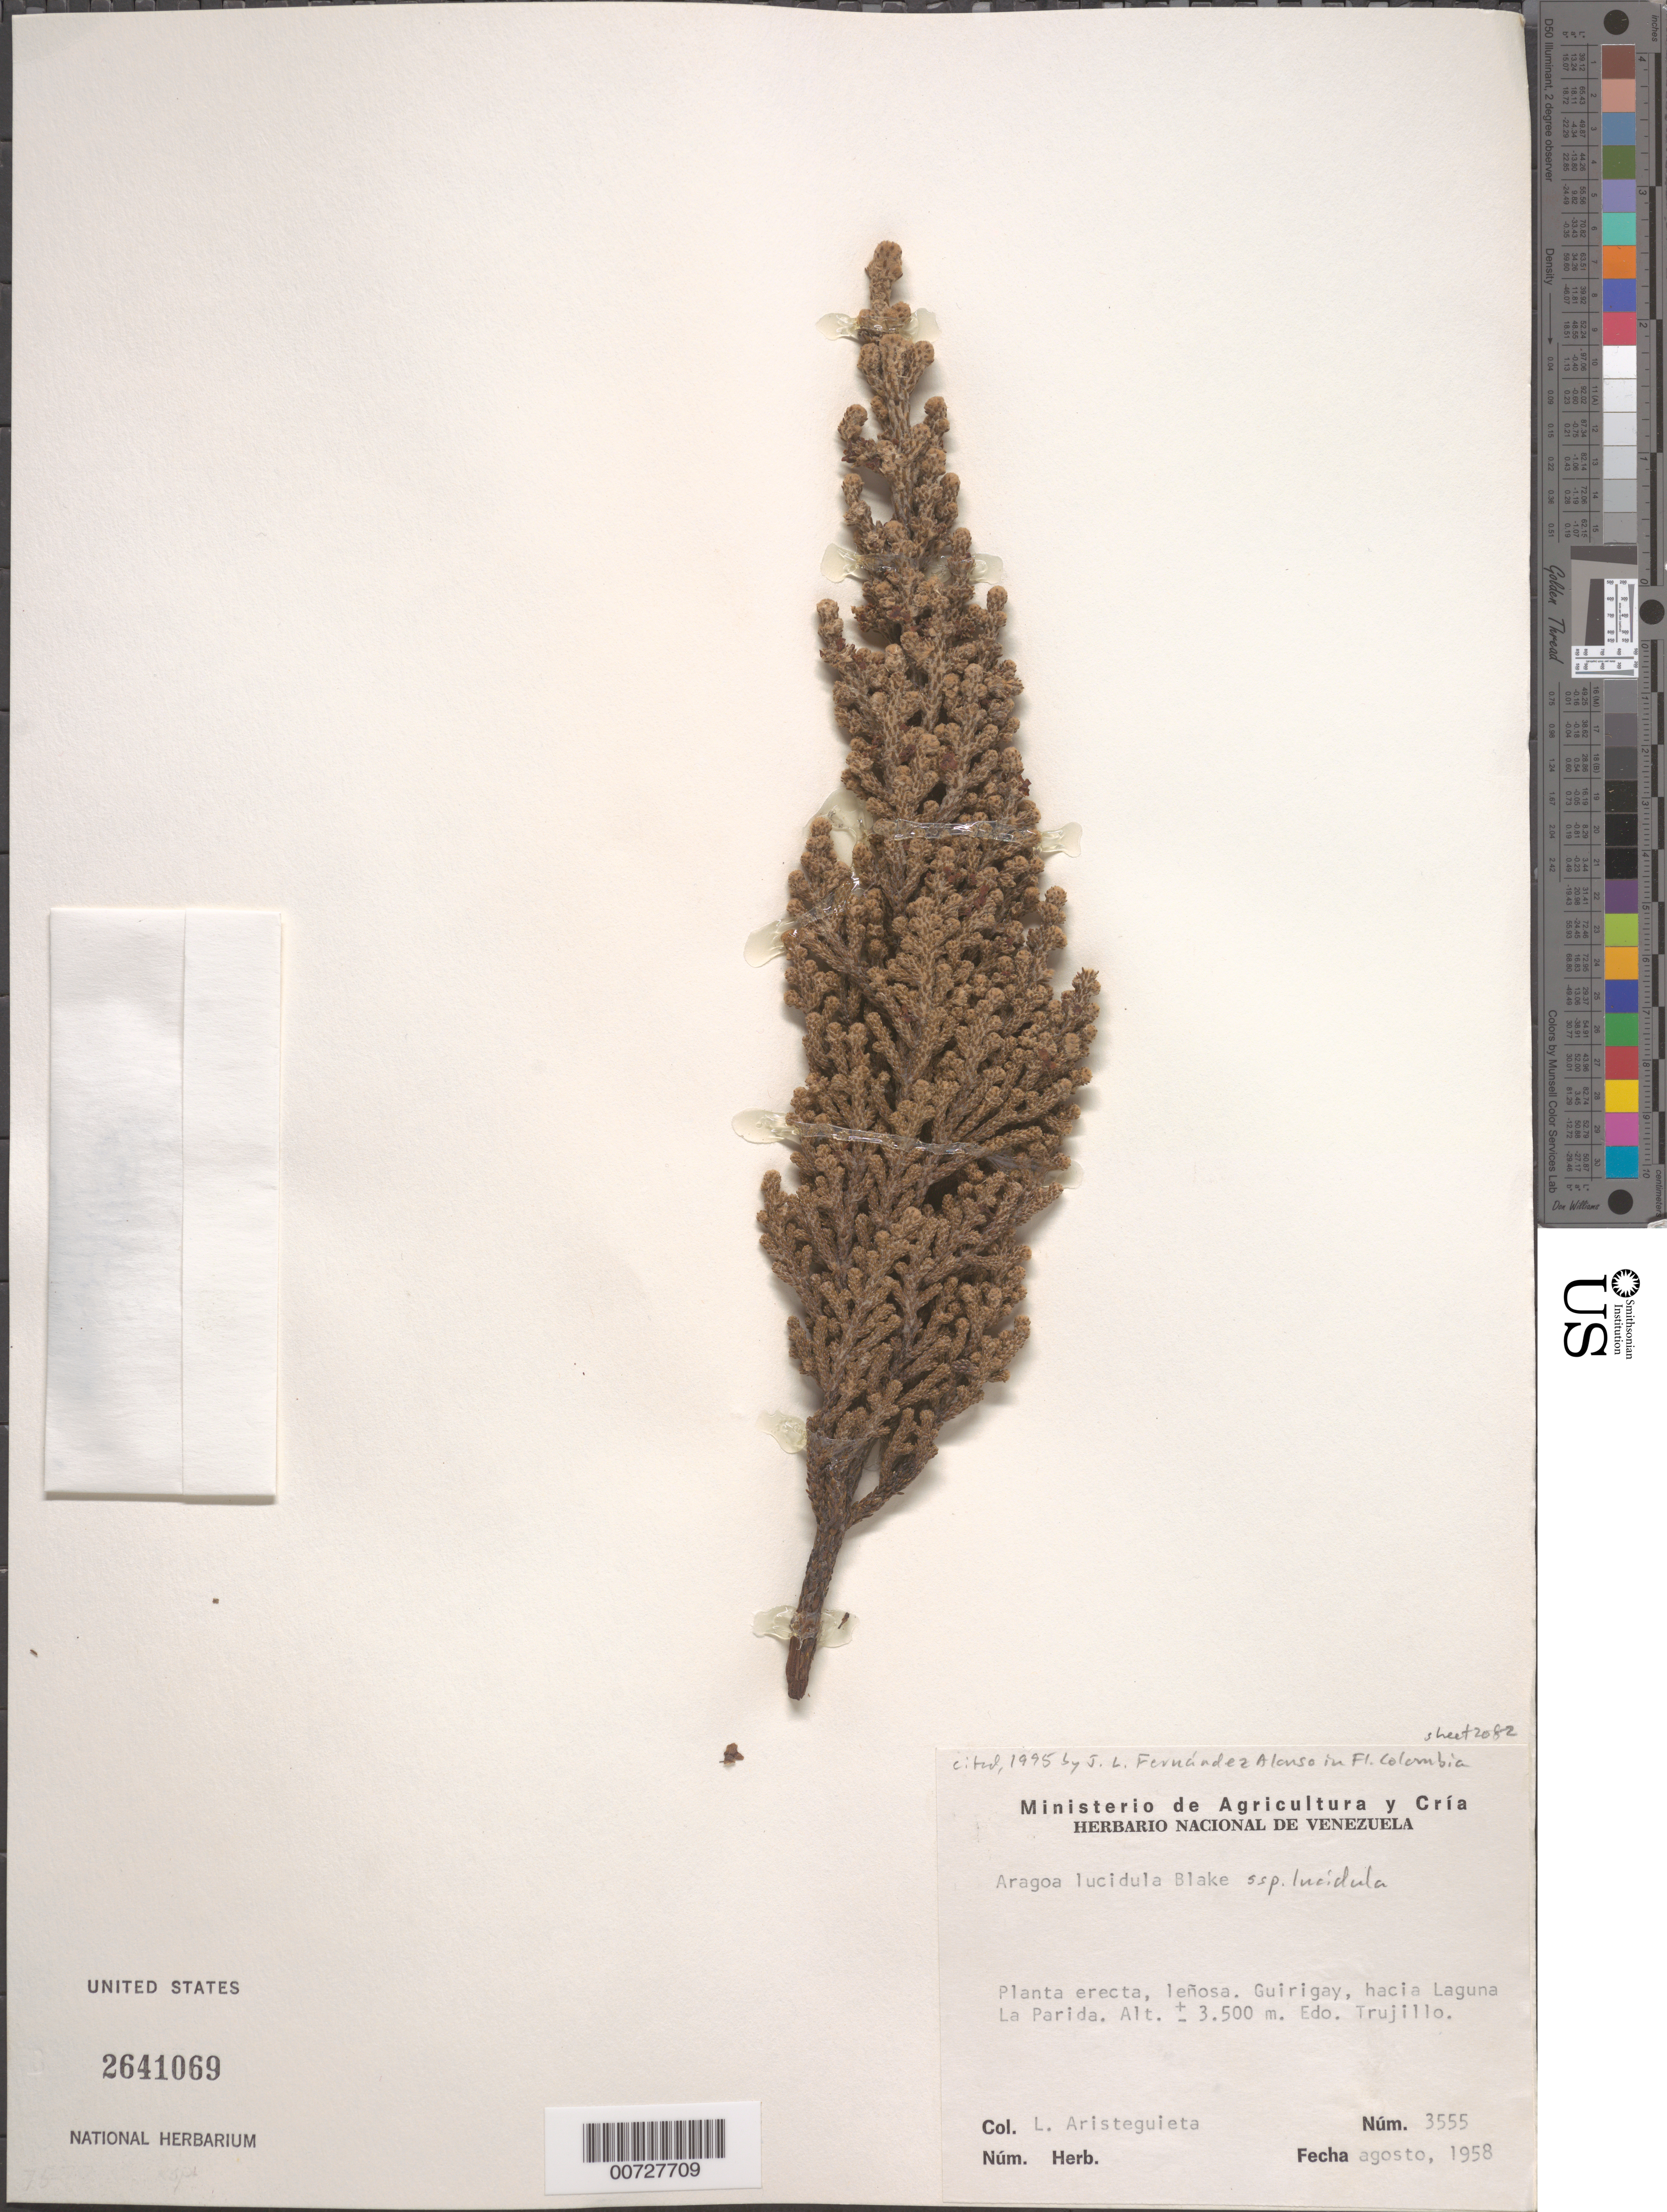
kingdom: Plantae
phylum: Tracheophyta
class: Magnoliopsida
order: Lamiales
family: Plantaginaceae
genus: Aragoa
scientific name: Aragoa lucidula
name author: S.F. Blake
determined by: Aristeguieta, L.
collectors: L. Aristeguieta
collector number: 3555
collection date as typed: Aug 1958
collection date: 1958-08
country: Venezuela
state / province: Trujillo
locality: Guirigay, hacia Laguna La Parida.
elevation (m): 3600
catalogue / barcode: US 2641069